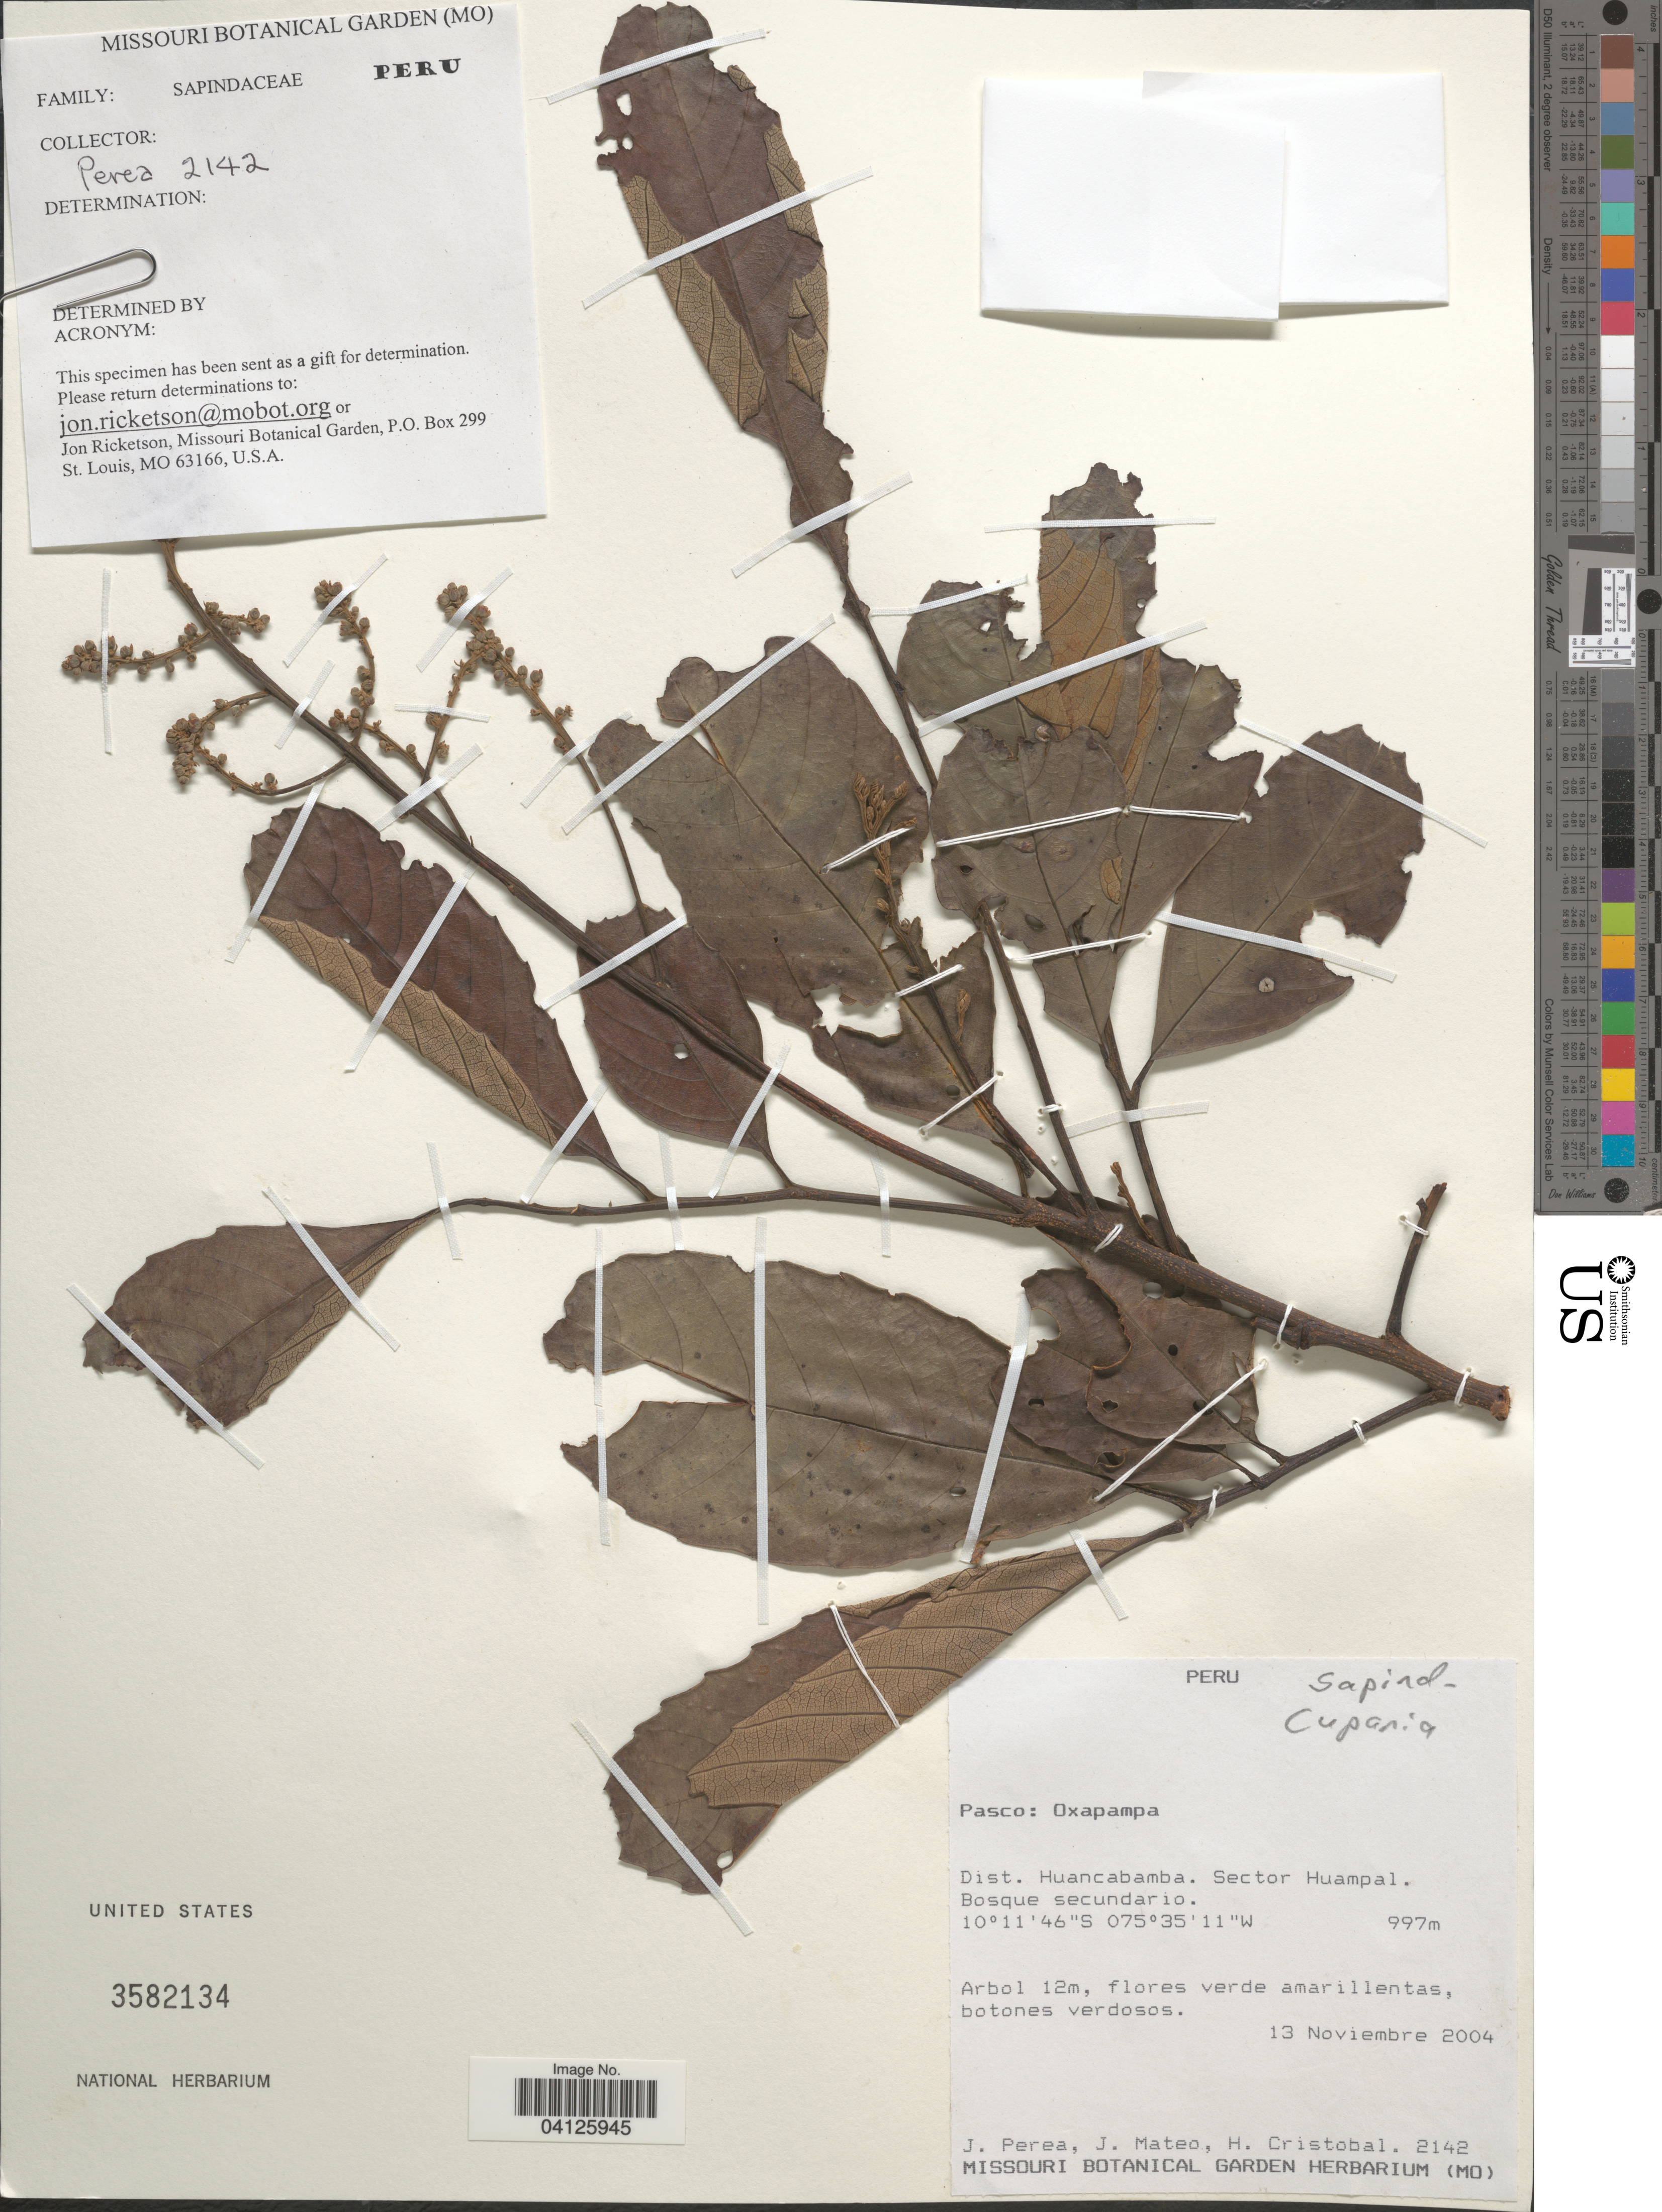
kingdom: Plantae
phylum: Tracheophyta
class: Magnoliopsida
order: Sapindales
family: Sapindaceae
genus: Cupania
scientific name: Cupania castaneifolia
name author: Mart.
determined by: Acevedo-Rodriguez, P., (US), Smithsonian Institution - National Museum of Natural History (UNITED STATES)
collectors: J. Perea, J. Mateo & H. Cristobal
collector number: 2142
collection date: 2004-11-13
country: Peru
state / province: Pasco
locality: Oxapampa. Dist. Huancabamba. Sector Huampal.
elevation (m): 997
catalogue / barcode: US 3582134